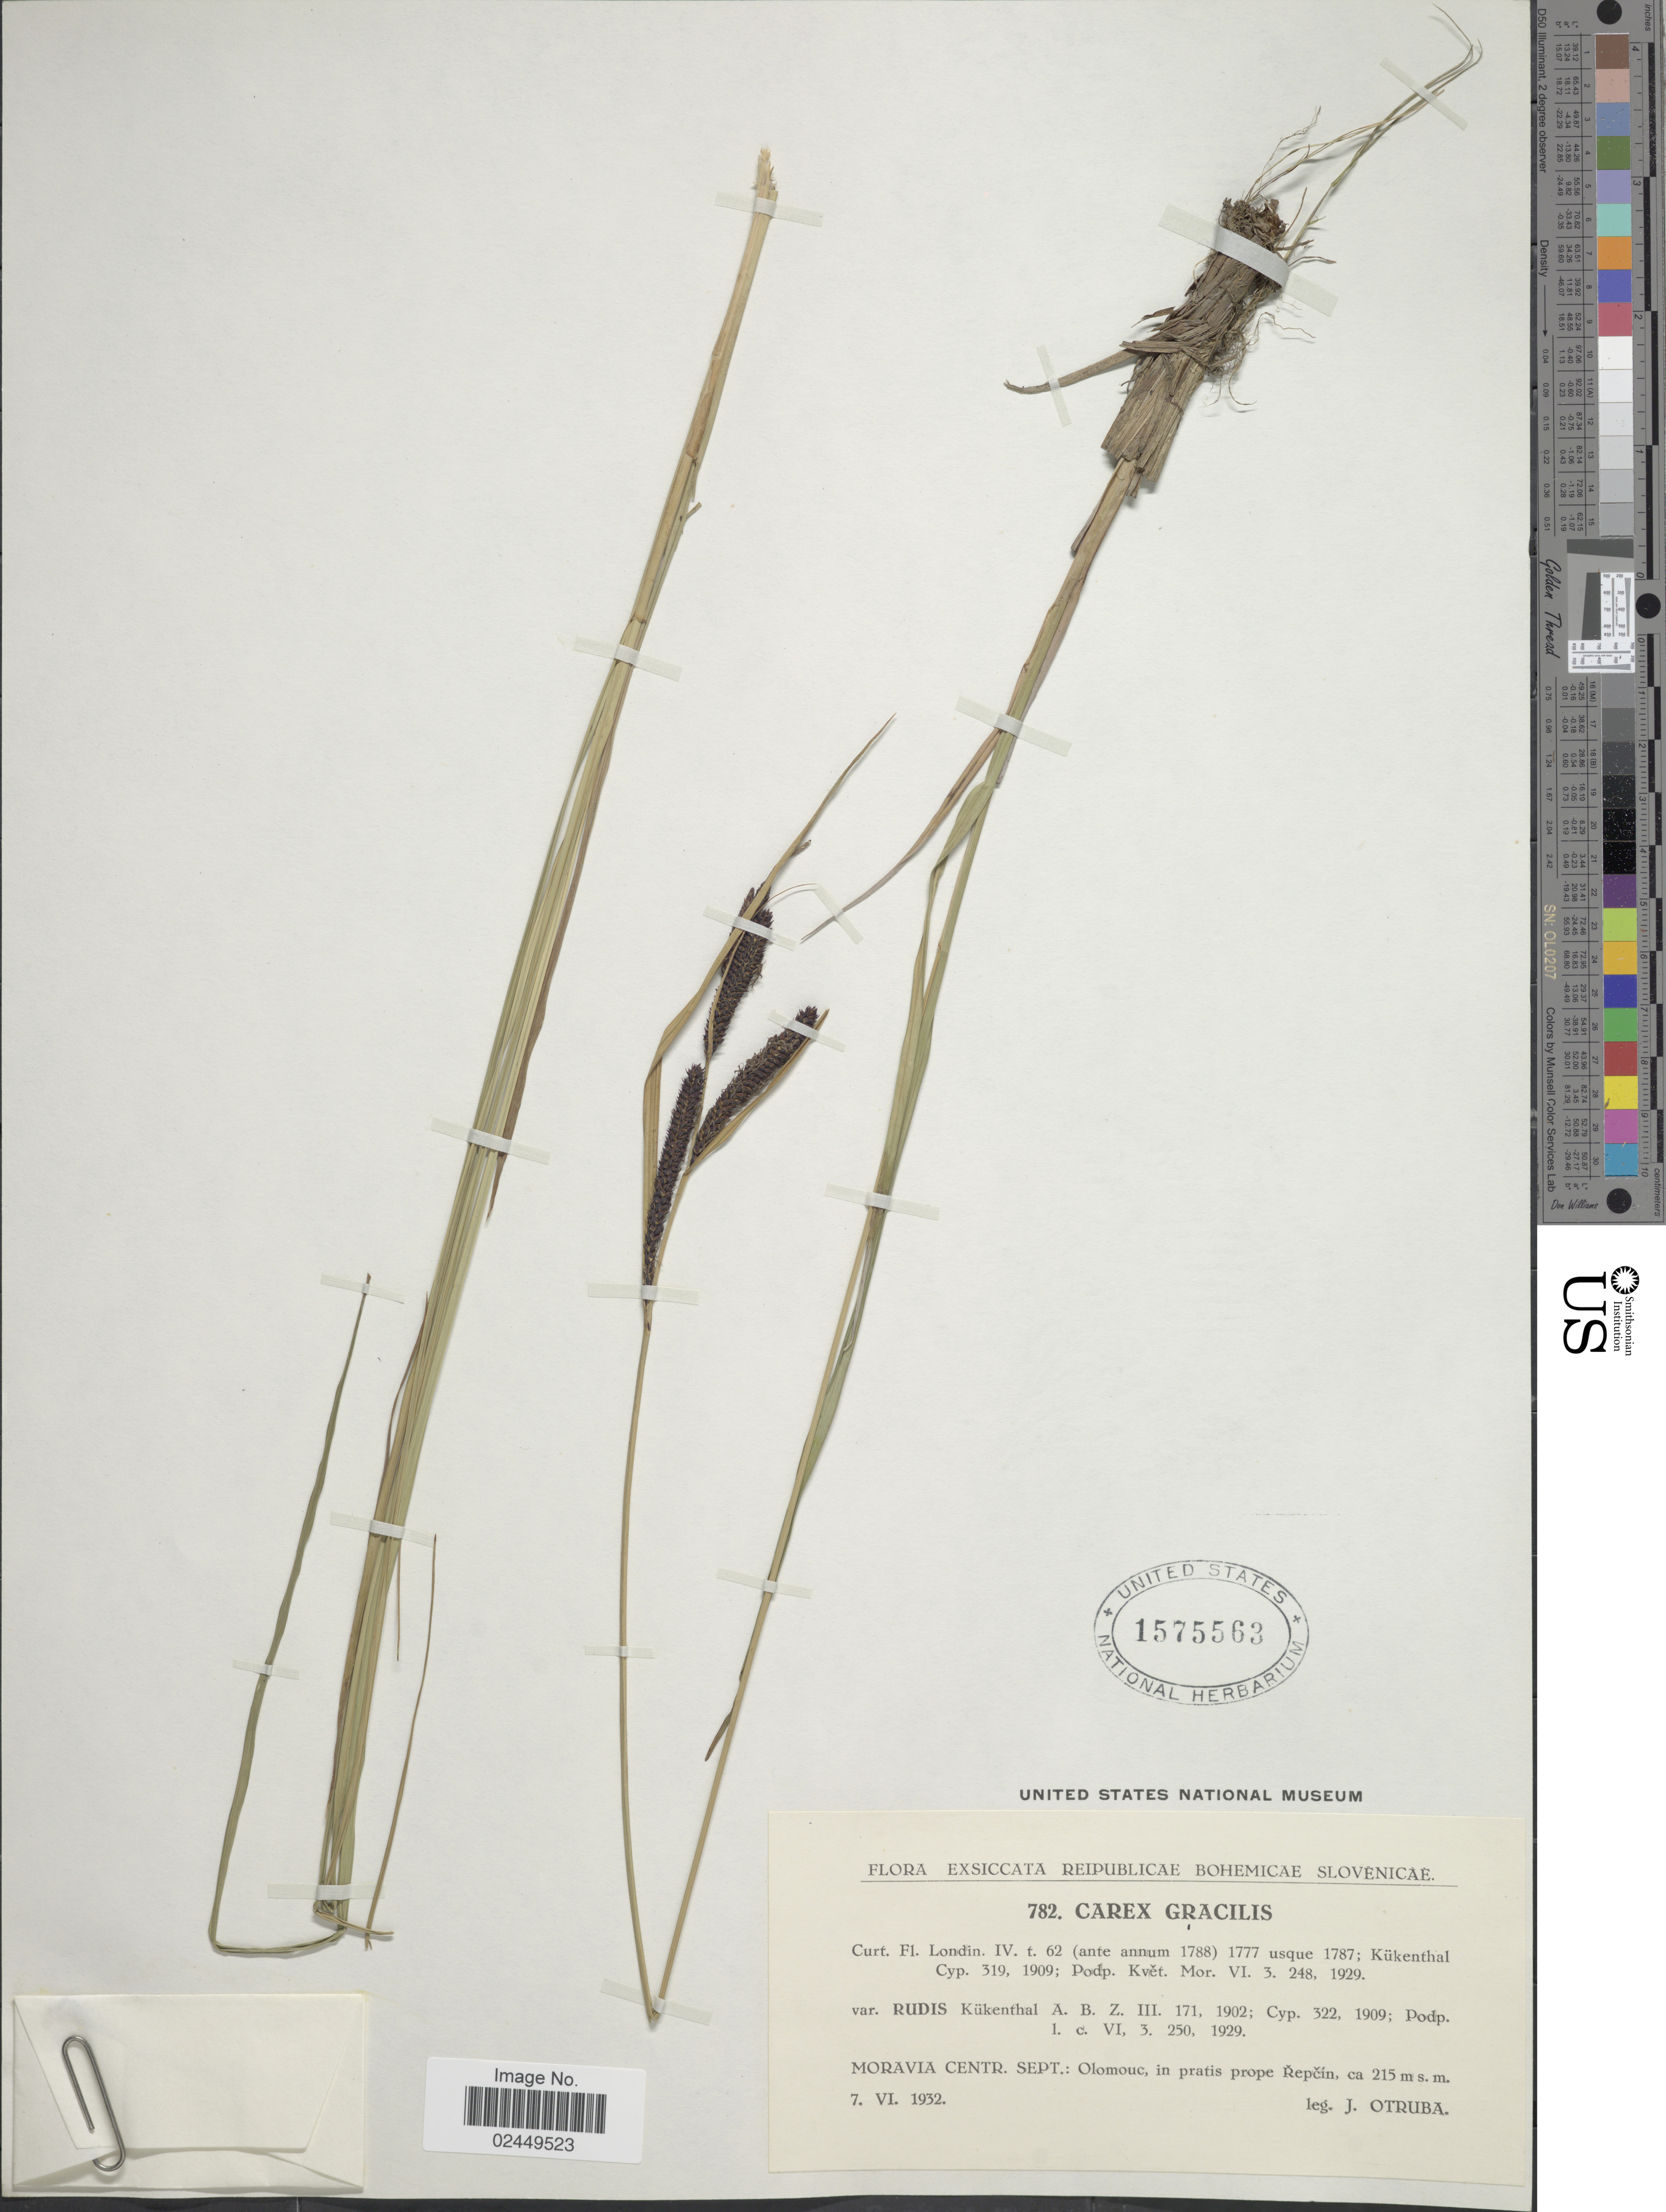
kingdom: Plantae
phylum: Tracheophyta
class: Liliopsida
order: Poales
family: Cyperaceae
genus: Carex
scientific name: Carex acuta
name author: L.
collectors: J. Otruba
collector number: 782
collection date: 1932-06-07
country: Czechia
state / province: Olomouc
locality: Moravia Centr. Sept. Olomouc, in pratis prope Repcin. Reipublicae Bohemicae Slovenicae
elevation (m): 215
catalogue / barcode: US 1575563